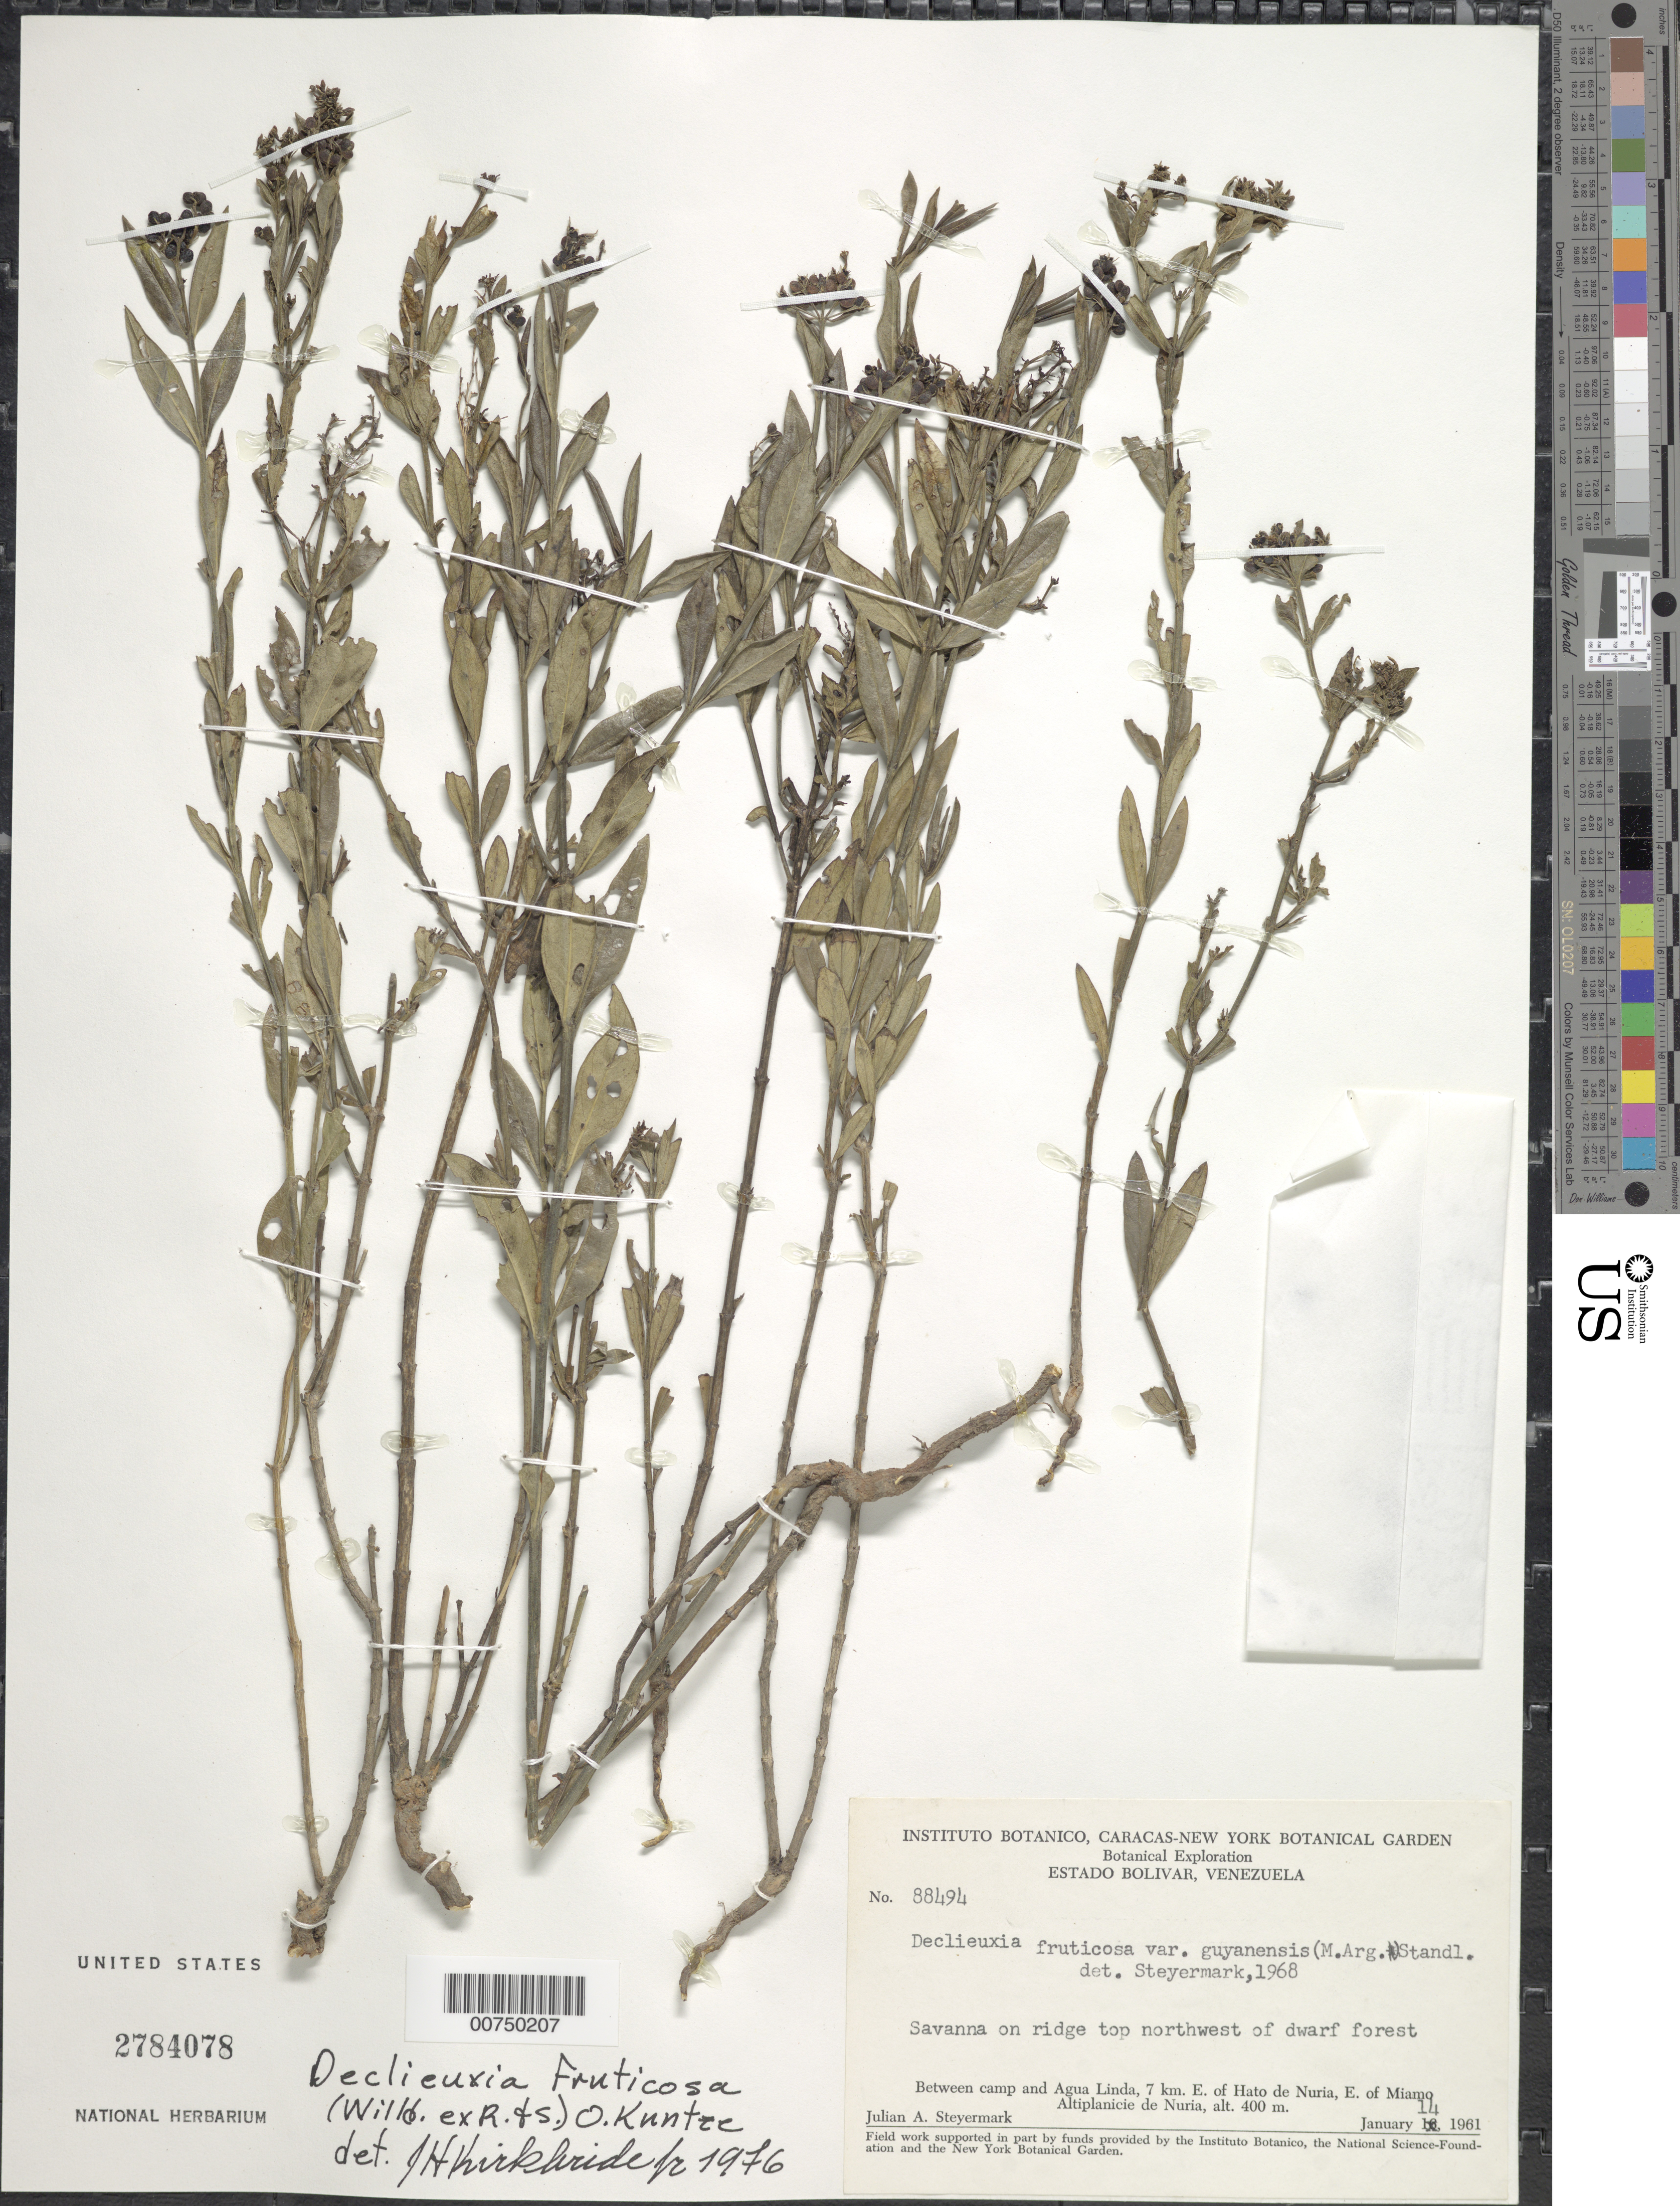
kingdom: Plantae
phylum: Tracheophyta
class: Magnoliopsida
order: Gentianales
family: Rubiaceae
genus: Declieuxia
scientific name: Declieuxia fruticosa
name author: (Willd. ex Roem. & Schult.) Kuntze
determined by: Kirkbride, J. H.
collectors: J. Steyermark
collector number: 88494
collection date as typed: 14-Jan-61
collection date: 1961-01-14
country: Venezuela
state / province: Bolívar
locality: Agua Linda, 7 km E of Hato de Nuria, E of Miamo, Altiplanicie de Nuria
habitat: Savanna on ridge top NW of dwarf forest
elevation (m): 400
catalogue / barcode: US 2784078